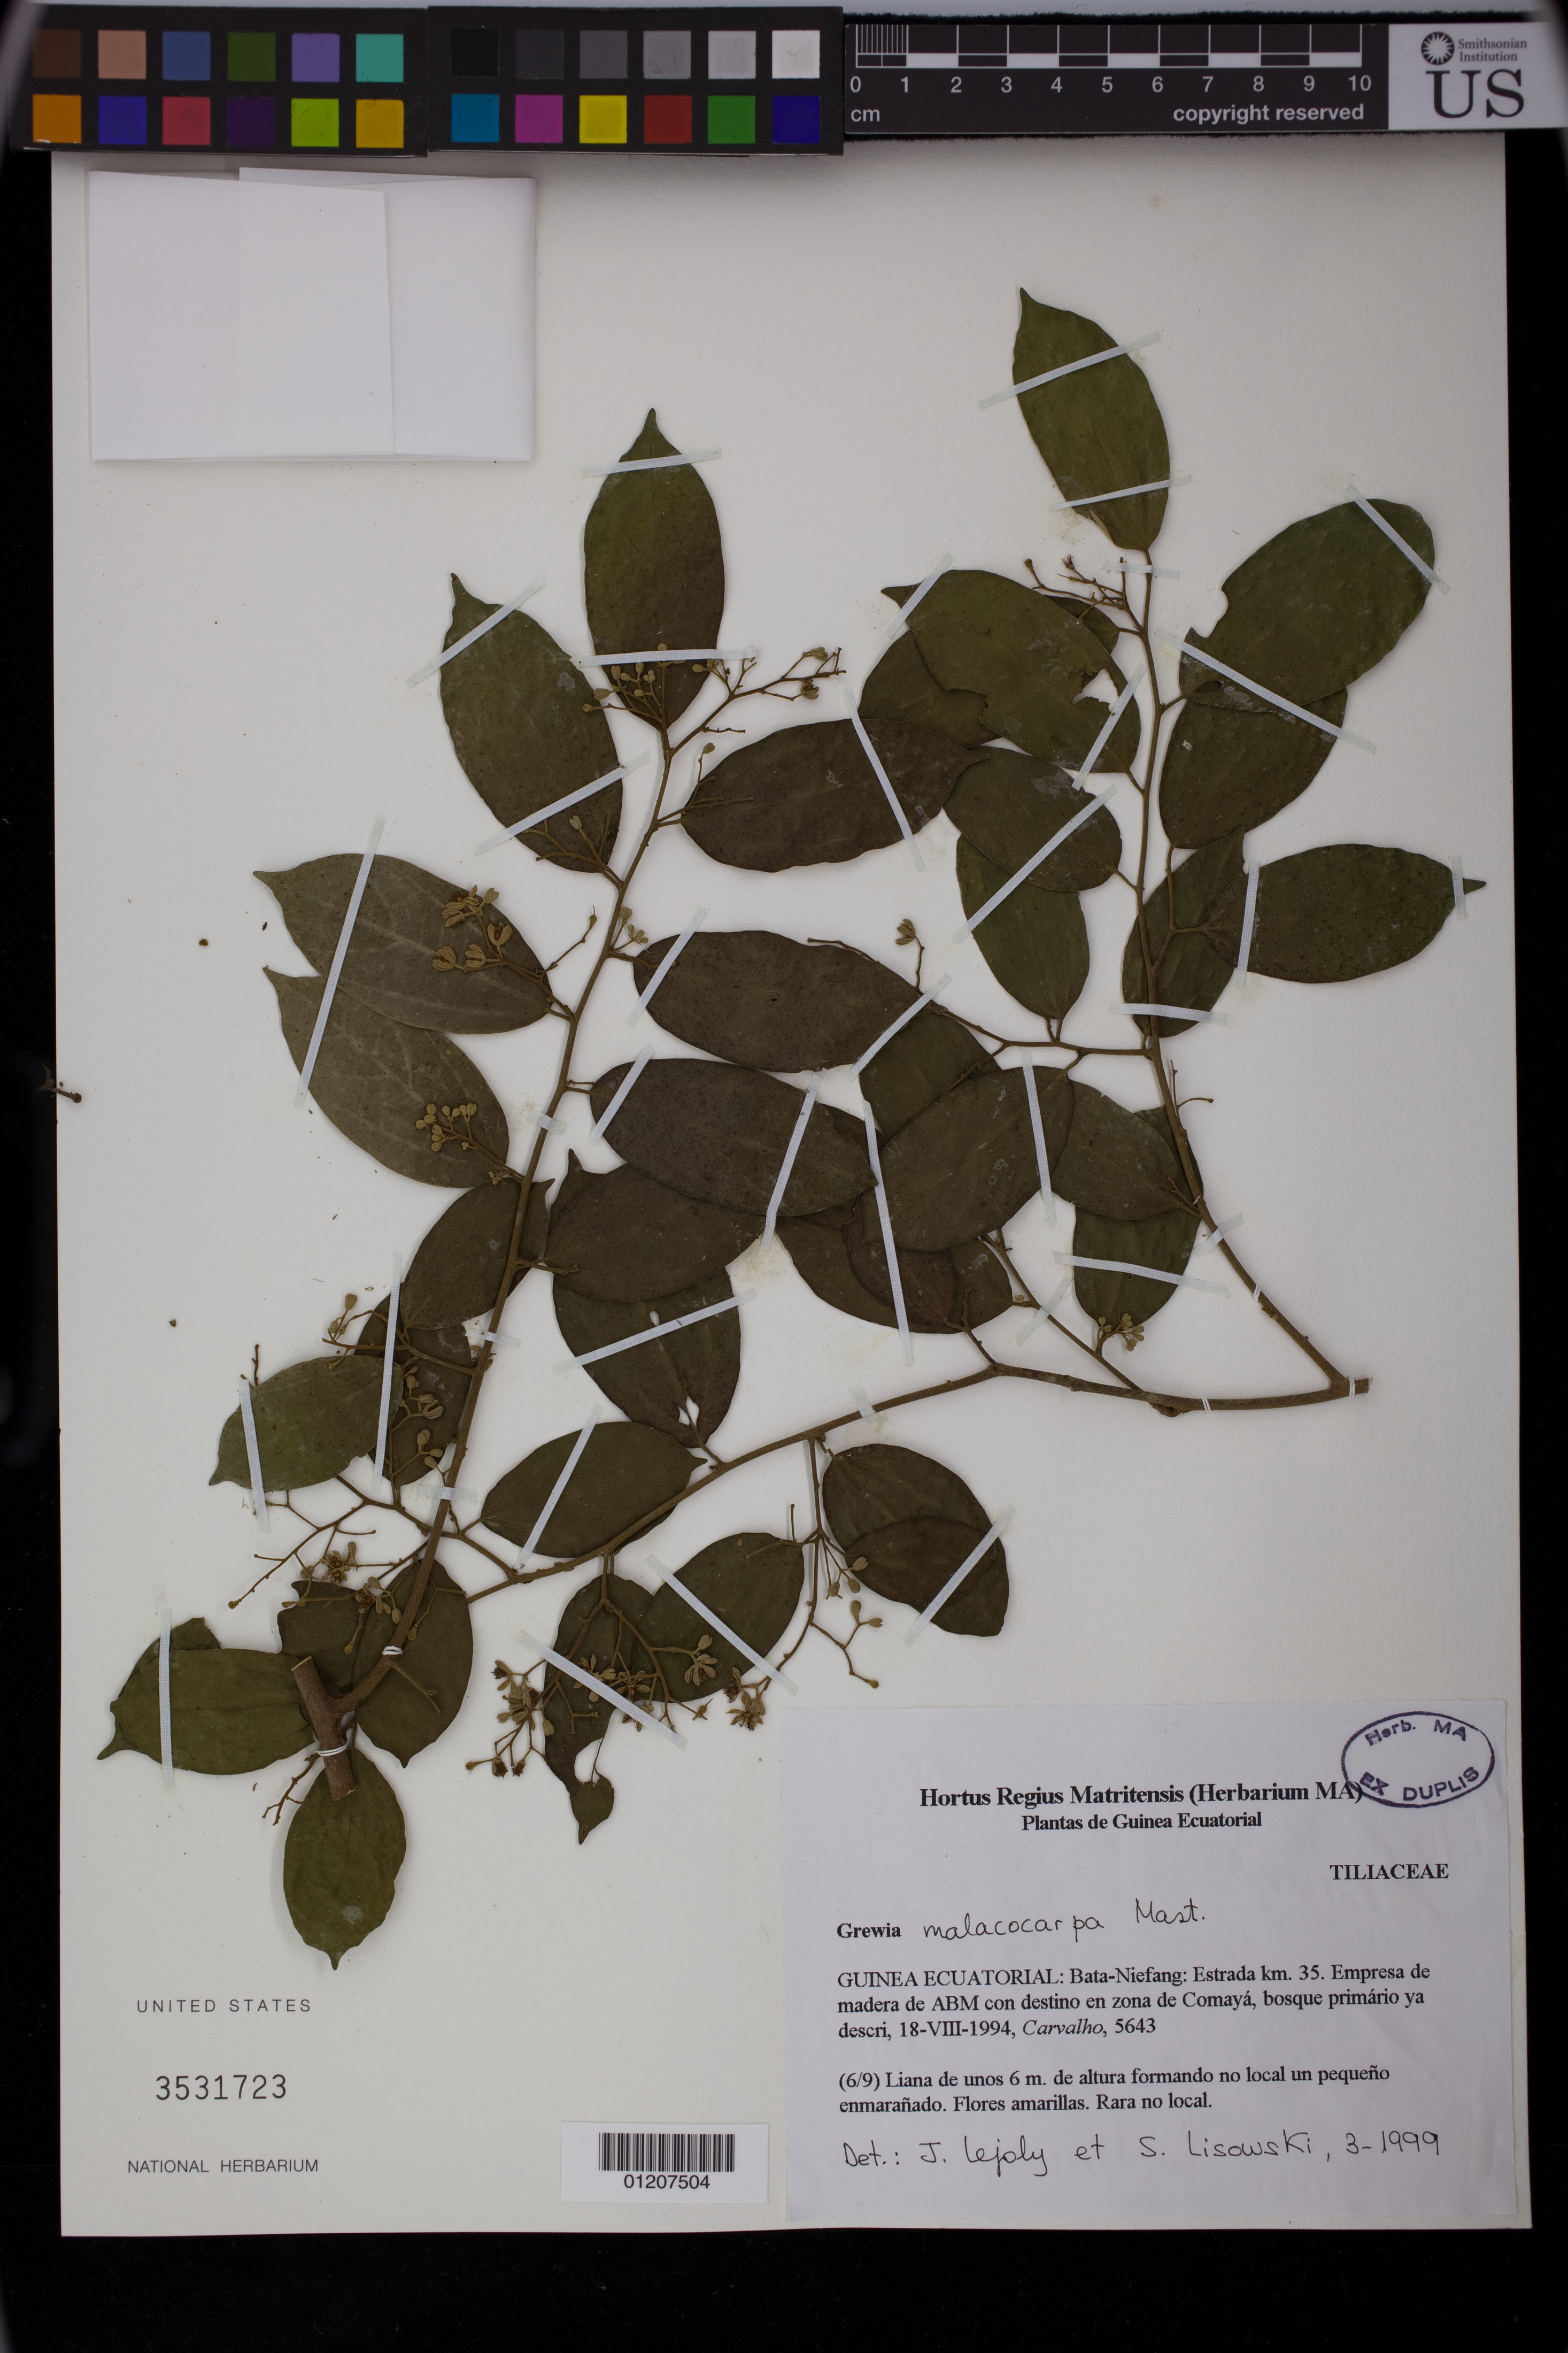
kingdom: Plantae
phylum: Tracheophyta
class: Magnoliopsida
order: Malvales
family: Malvaceae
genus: Microcos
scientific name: Microcos malacocarpa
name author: (Mast.) Burret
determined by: Dorr, L. J., (BOT), Smithsonian Institution - National Museum of Natural History (UNITED STATES)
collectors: M. F. Carvalho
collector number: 5643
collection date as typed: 18 Aug 1994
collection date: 1994-08-18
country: Equatorial Guinea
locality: Bata-Niefang: Estrada km 35. Empresa de madera de ABM con destino en zona de Comaya.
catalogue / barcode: US 3531723